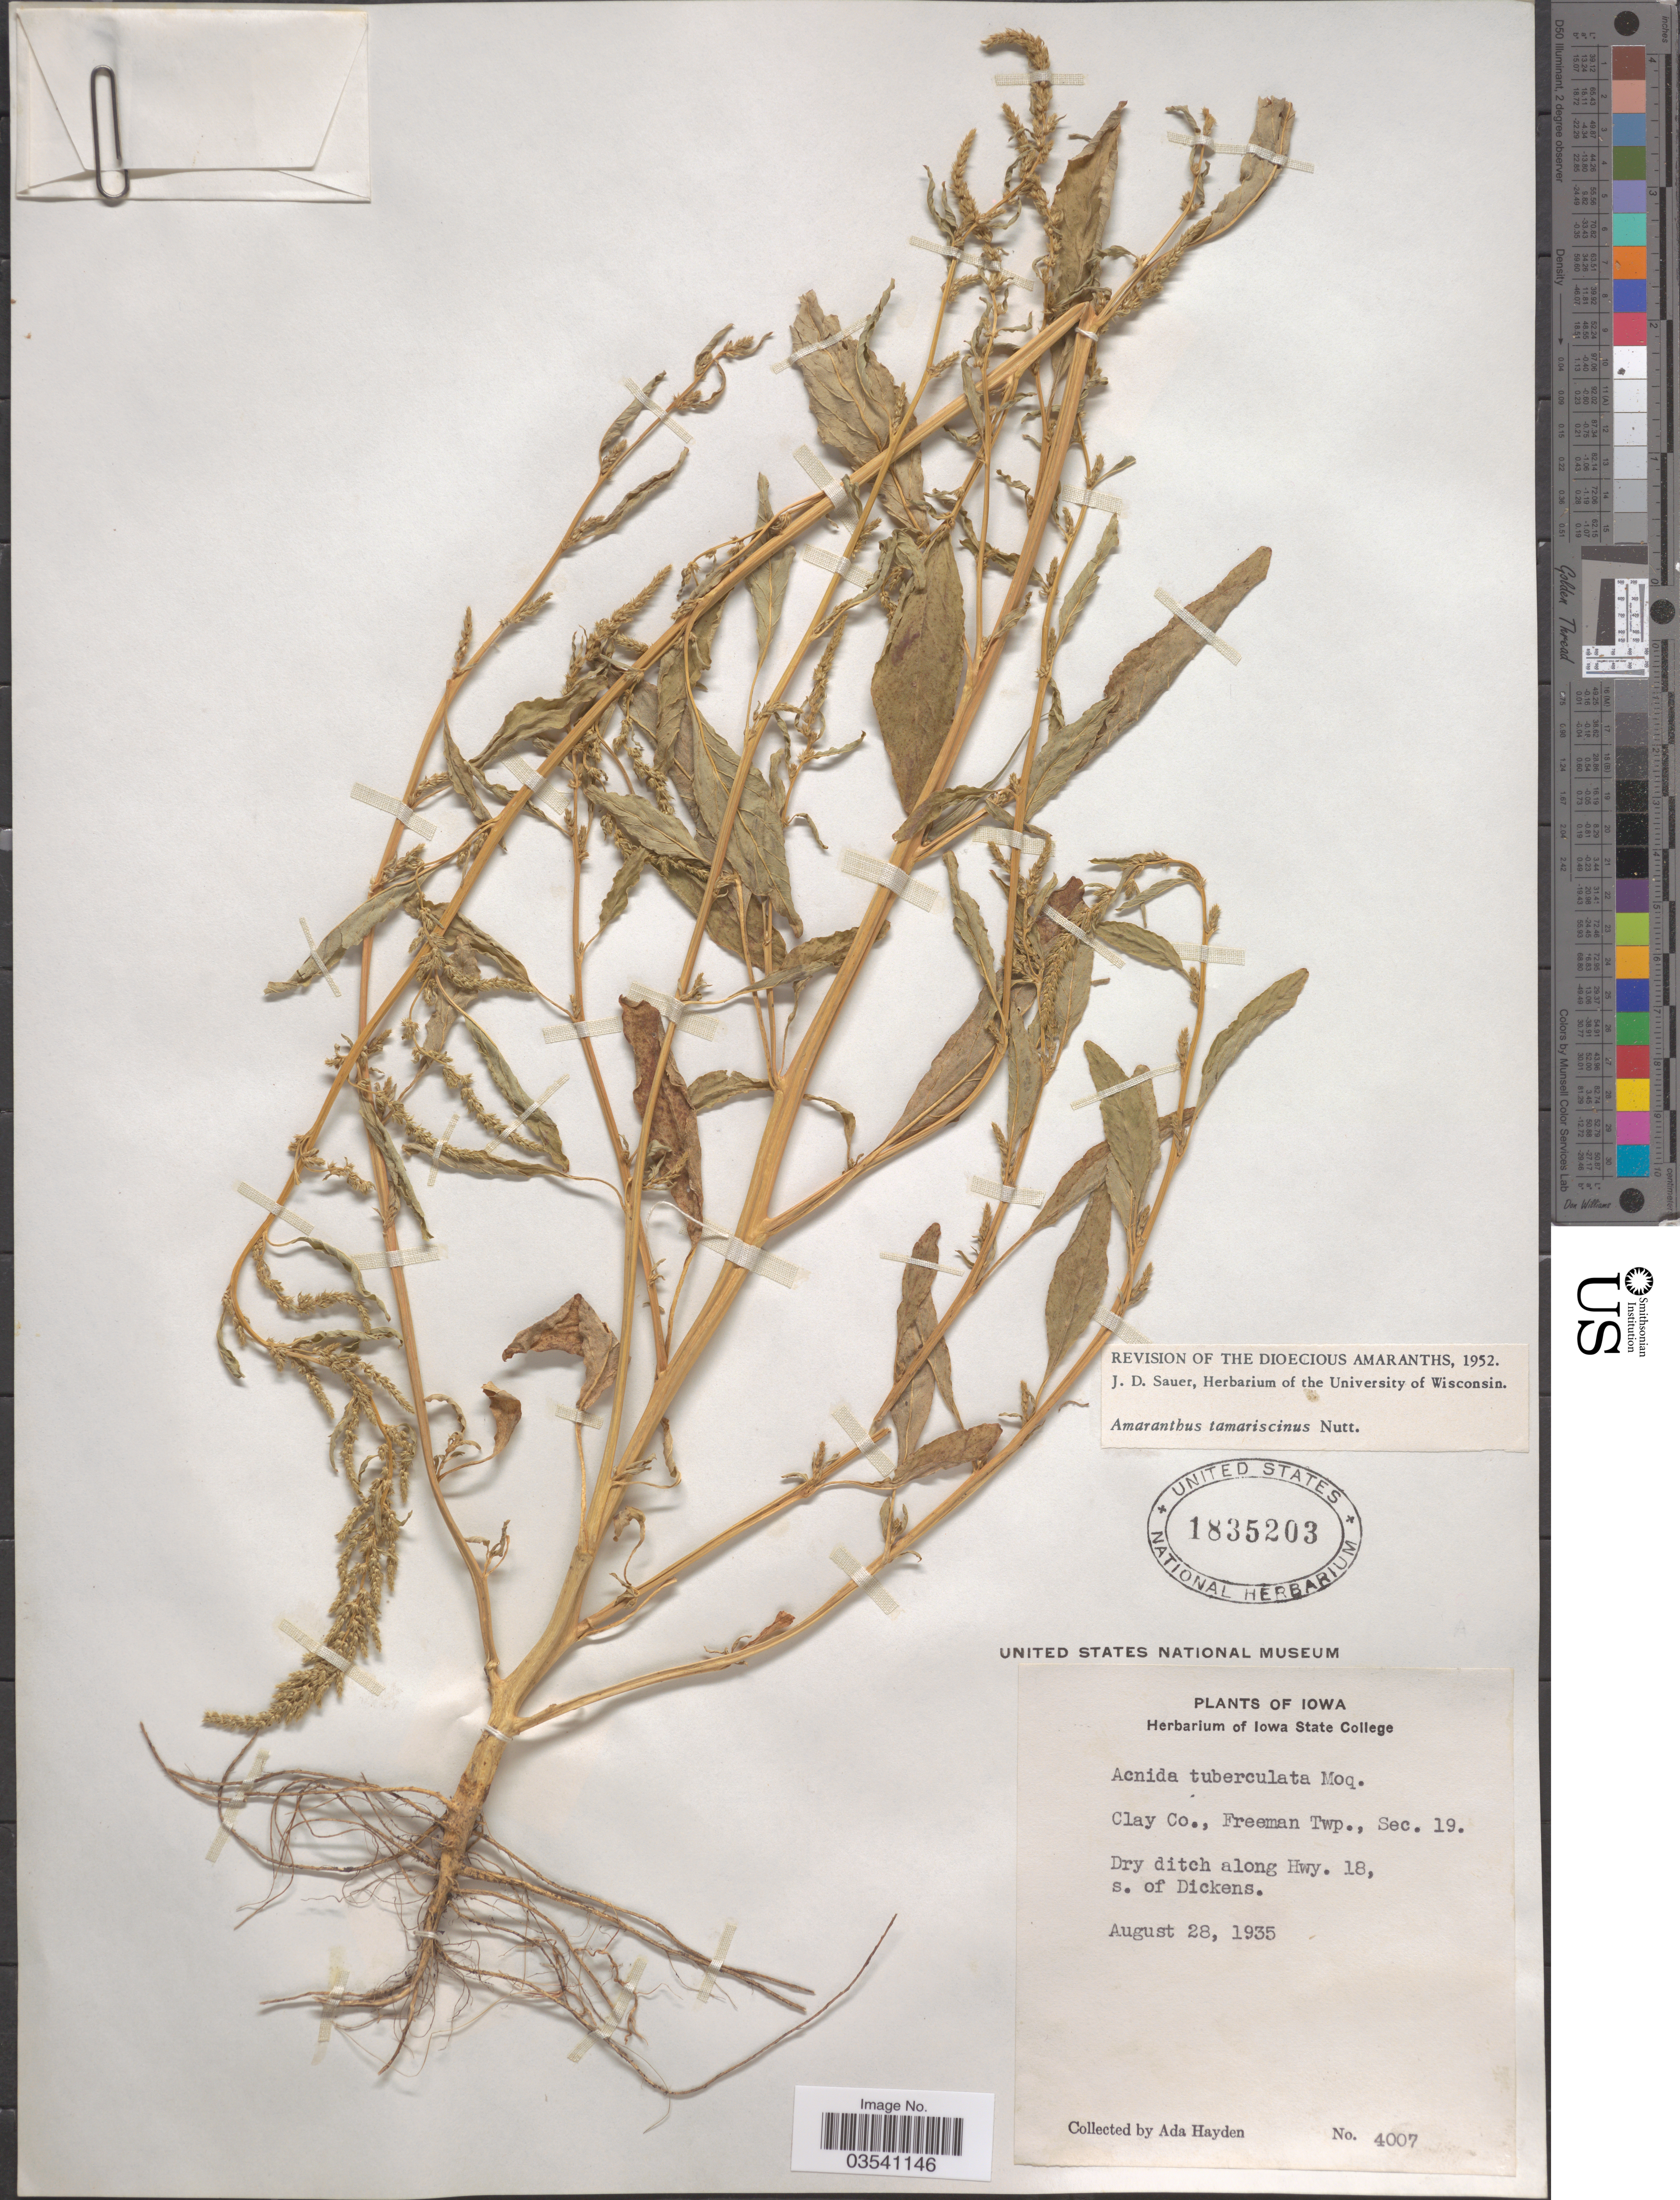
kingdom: Plantae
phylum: Tracheophyta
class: Magnoliopsida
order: Caryophyllales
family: Amaranthaceae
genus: Amaranthus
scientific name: Amaranthus tamariscinus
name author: Nutt.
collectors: Ada Hayden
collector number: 4007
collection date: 1935-08-28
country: United States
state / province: Iowa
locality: Clay Co., Freeman Twp., Sec. 19. Dry ditch along Hwy. 18, s. of Dickens.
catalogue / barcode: US 1835203